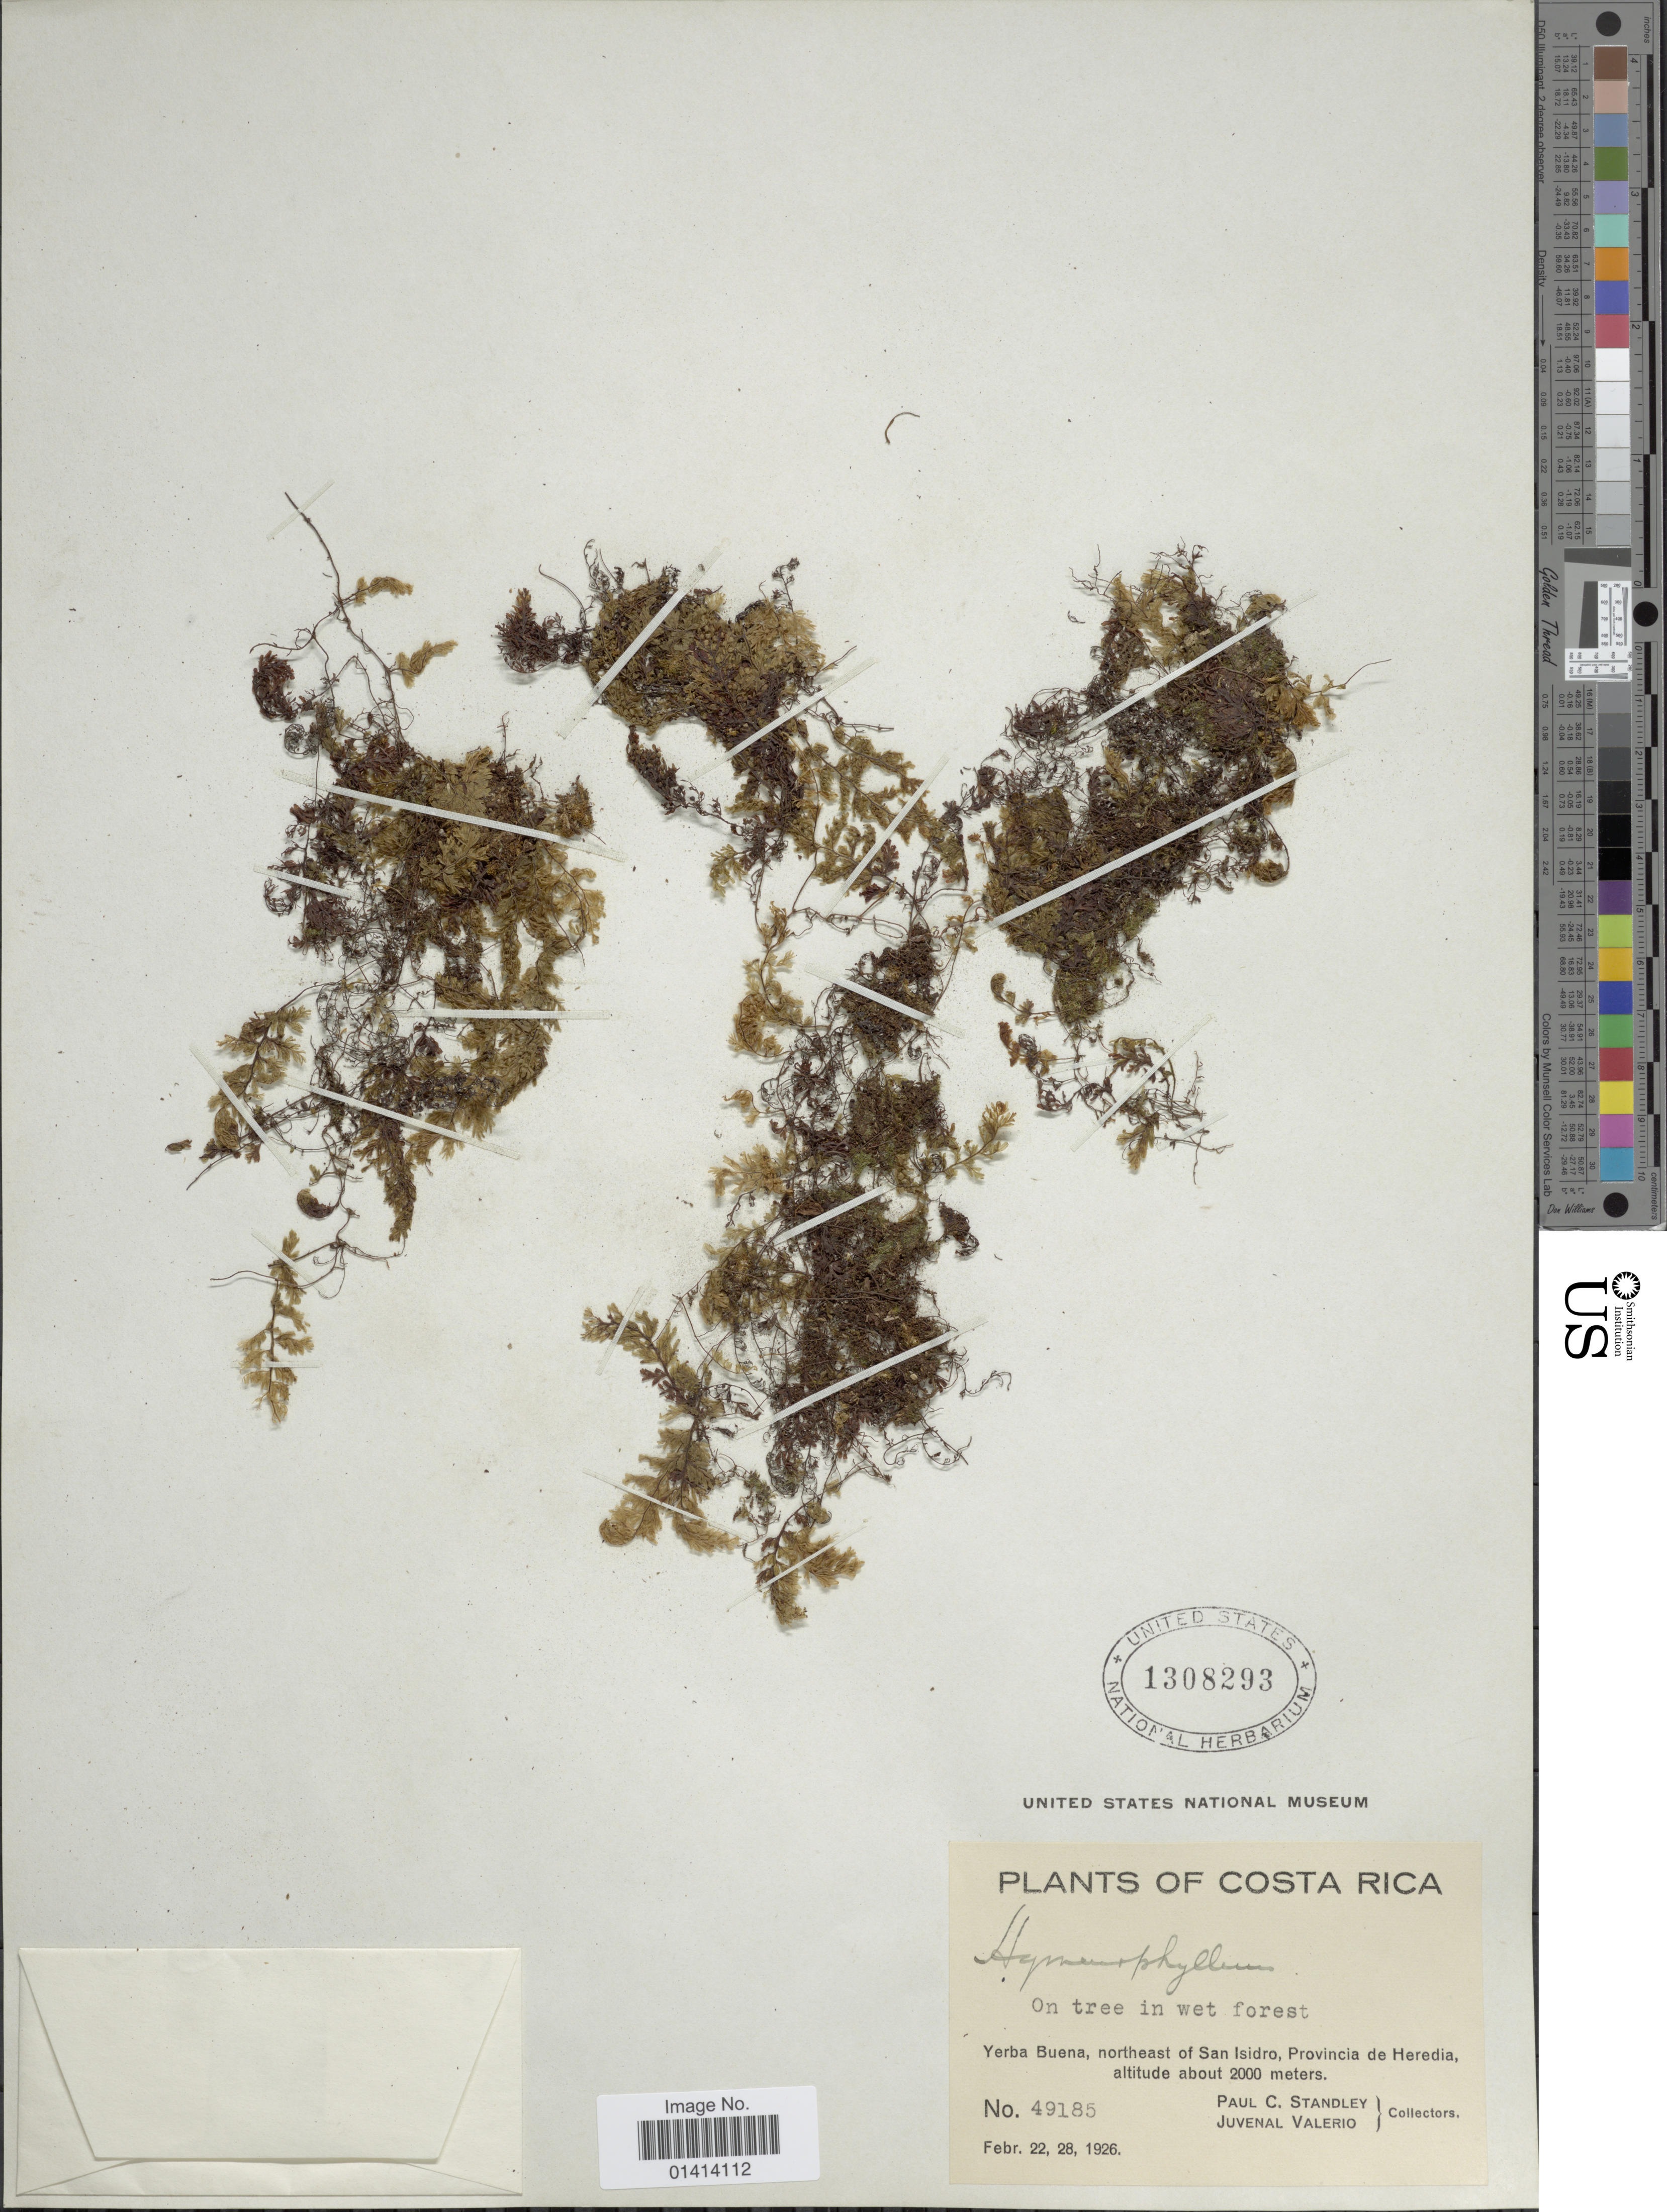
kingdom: Plantae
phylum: Tracheophyta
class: Polypodiopsida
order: Hymenophyllales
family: Hymenophyllaceae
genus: Hymenophyllum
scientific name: Hymenophyllum myriocarpum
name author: Hook.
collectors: P. C. Standley & J. Valerio R.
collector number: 49185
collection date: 1926-02-22/1926-02-28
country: Costa Rica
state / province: Heredia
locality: Yerba Buena, northeast of San isidro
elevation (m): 2000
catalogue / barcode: US 1308293